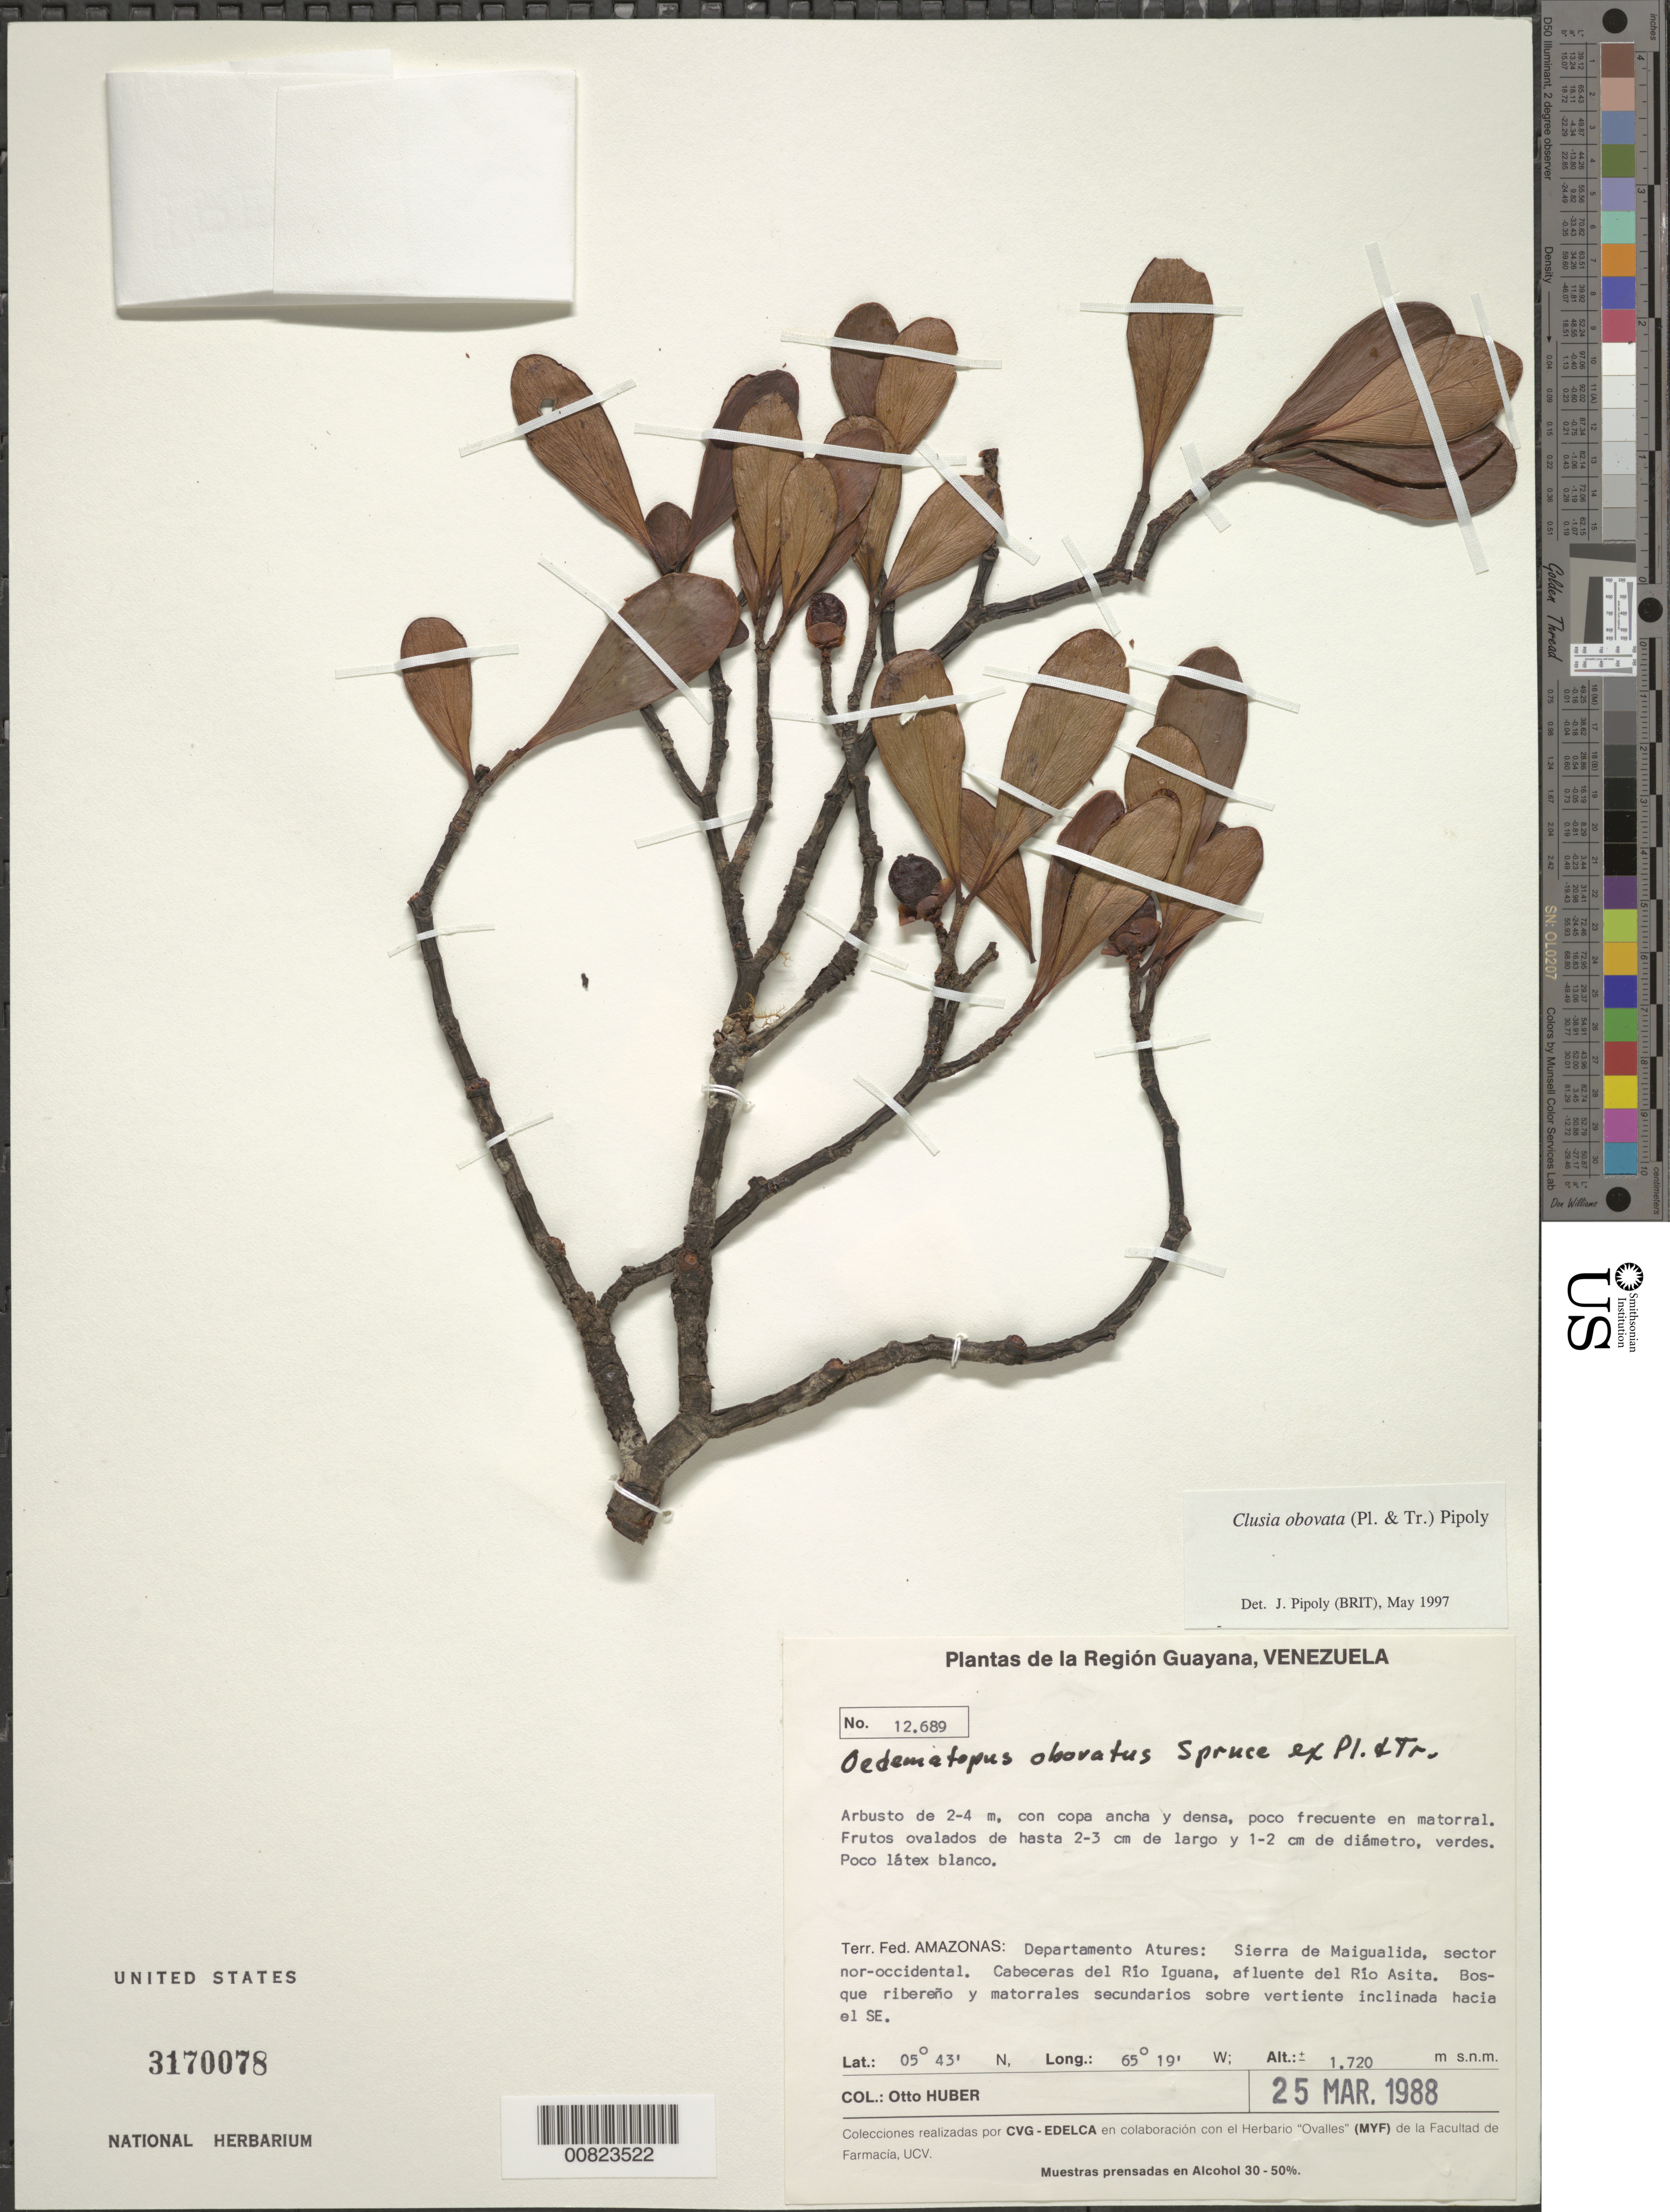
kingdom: Plantae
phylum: Tracheophyta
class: Magnoliopsida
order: Malpighiales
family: Clusiaceae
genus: Clusia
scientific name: Clusia obovata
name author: (Spruce ex Planch. & Triana) Pipoly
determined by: Pipoly, J. J., III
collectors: O. Huber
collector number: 12689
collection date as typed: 25-Mar-88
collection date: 1988-03-25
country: Venezuela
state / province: Amazonas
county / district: Atures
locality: Sierra de Maigualida, sector nor-occidental; cabeceras del Río Iguana, afluente del Río Asita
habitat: Matorral; bosque ribereno y matorrales secundarios sobre vertiente inclinada hacia el SE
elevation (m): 1720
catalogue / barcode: US 3170078